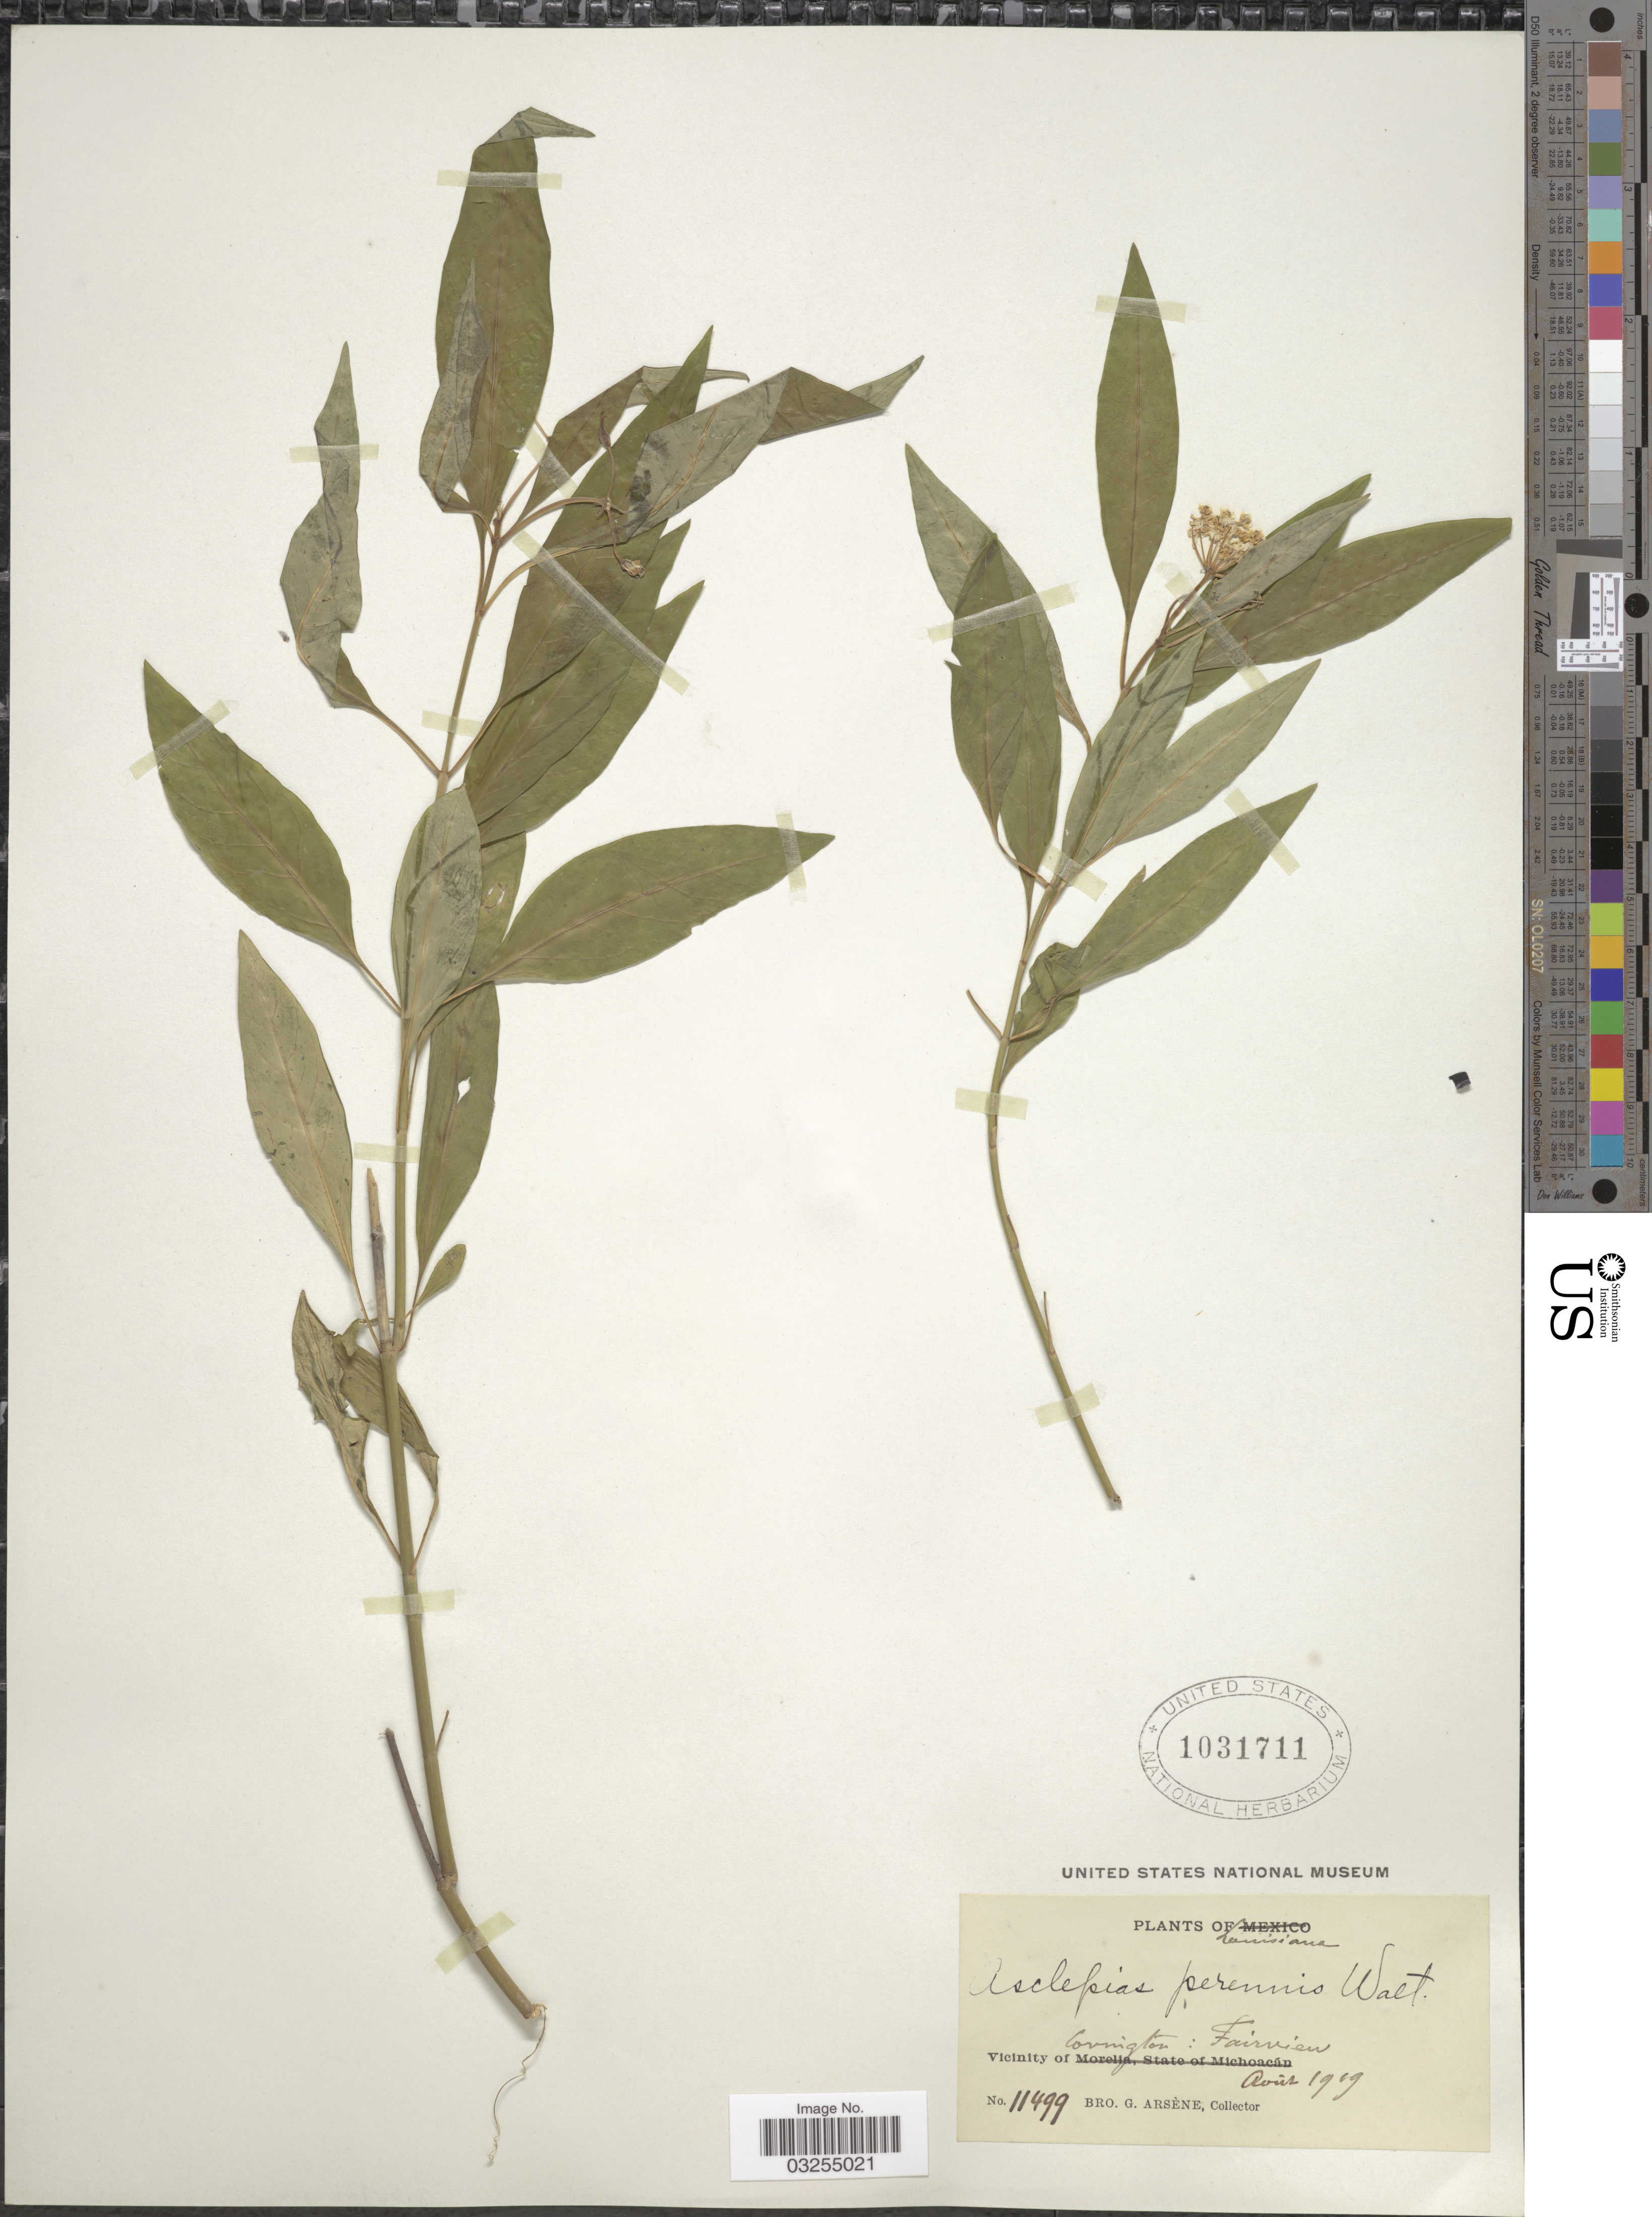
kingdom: Plantae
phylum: Tracheophyta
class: Magnoliopsida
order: Gentianales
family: Apocynaceae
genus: Asclepias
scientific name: Asclepias perennis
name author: Walter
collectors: Bro. G. Arsène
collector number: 11499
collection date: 1919-04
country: United States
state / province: Louisiana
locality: Vicinity of Lovington: Fairvien.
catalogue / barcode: US 1031711